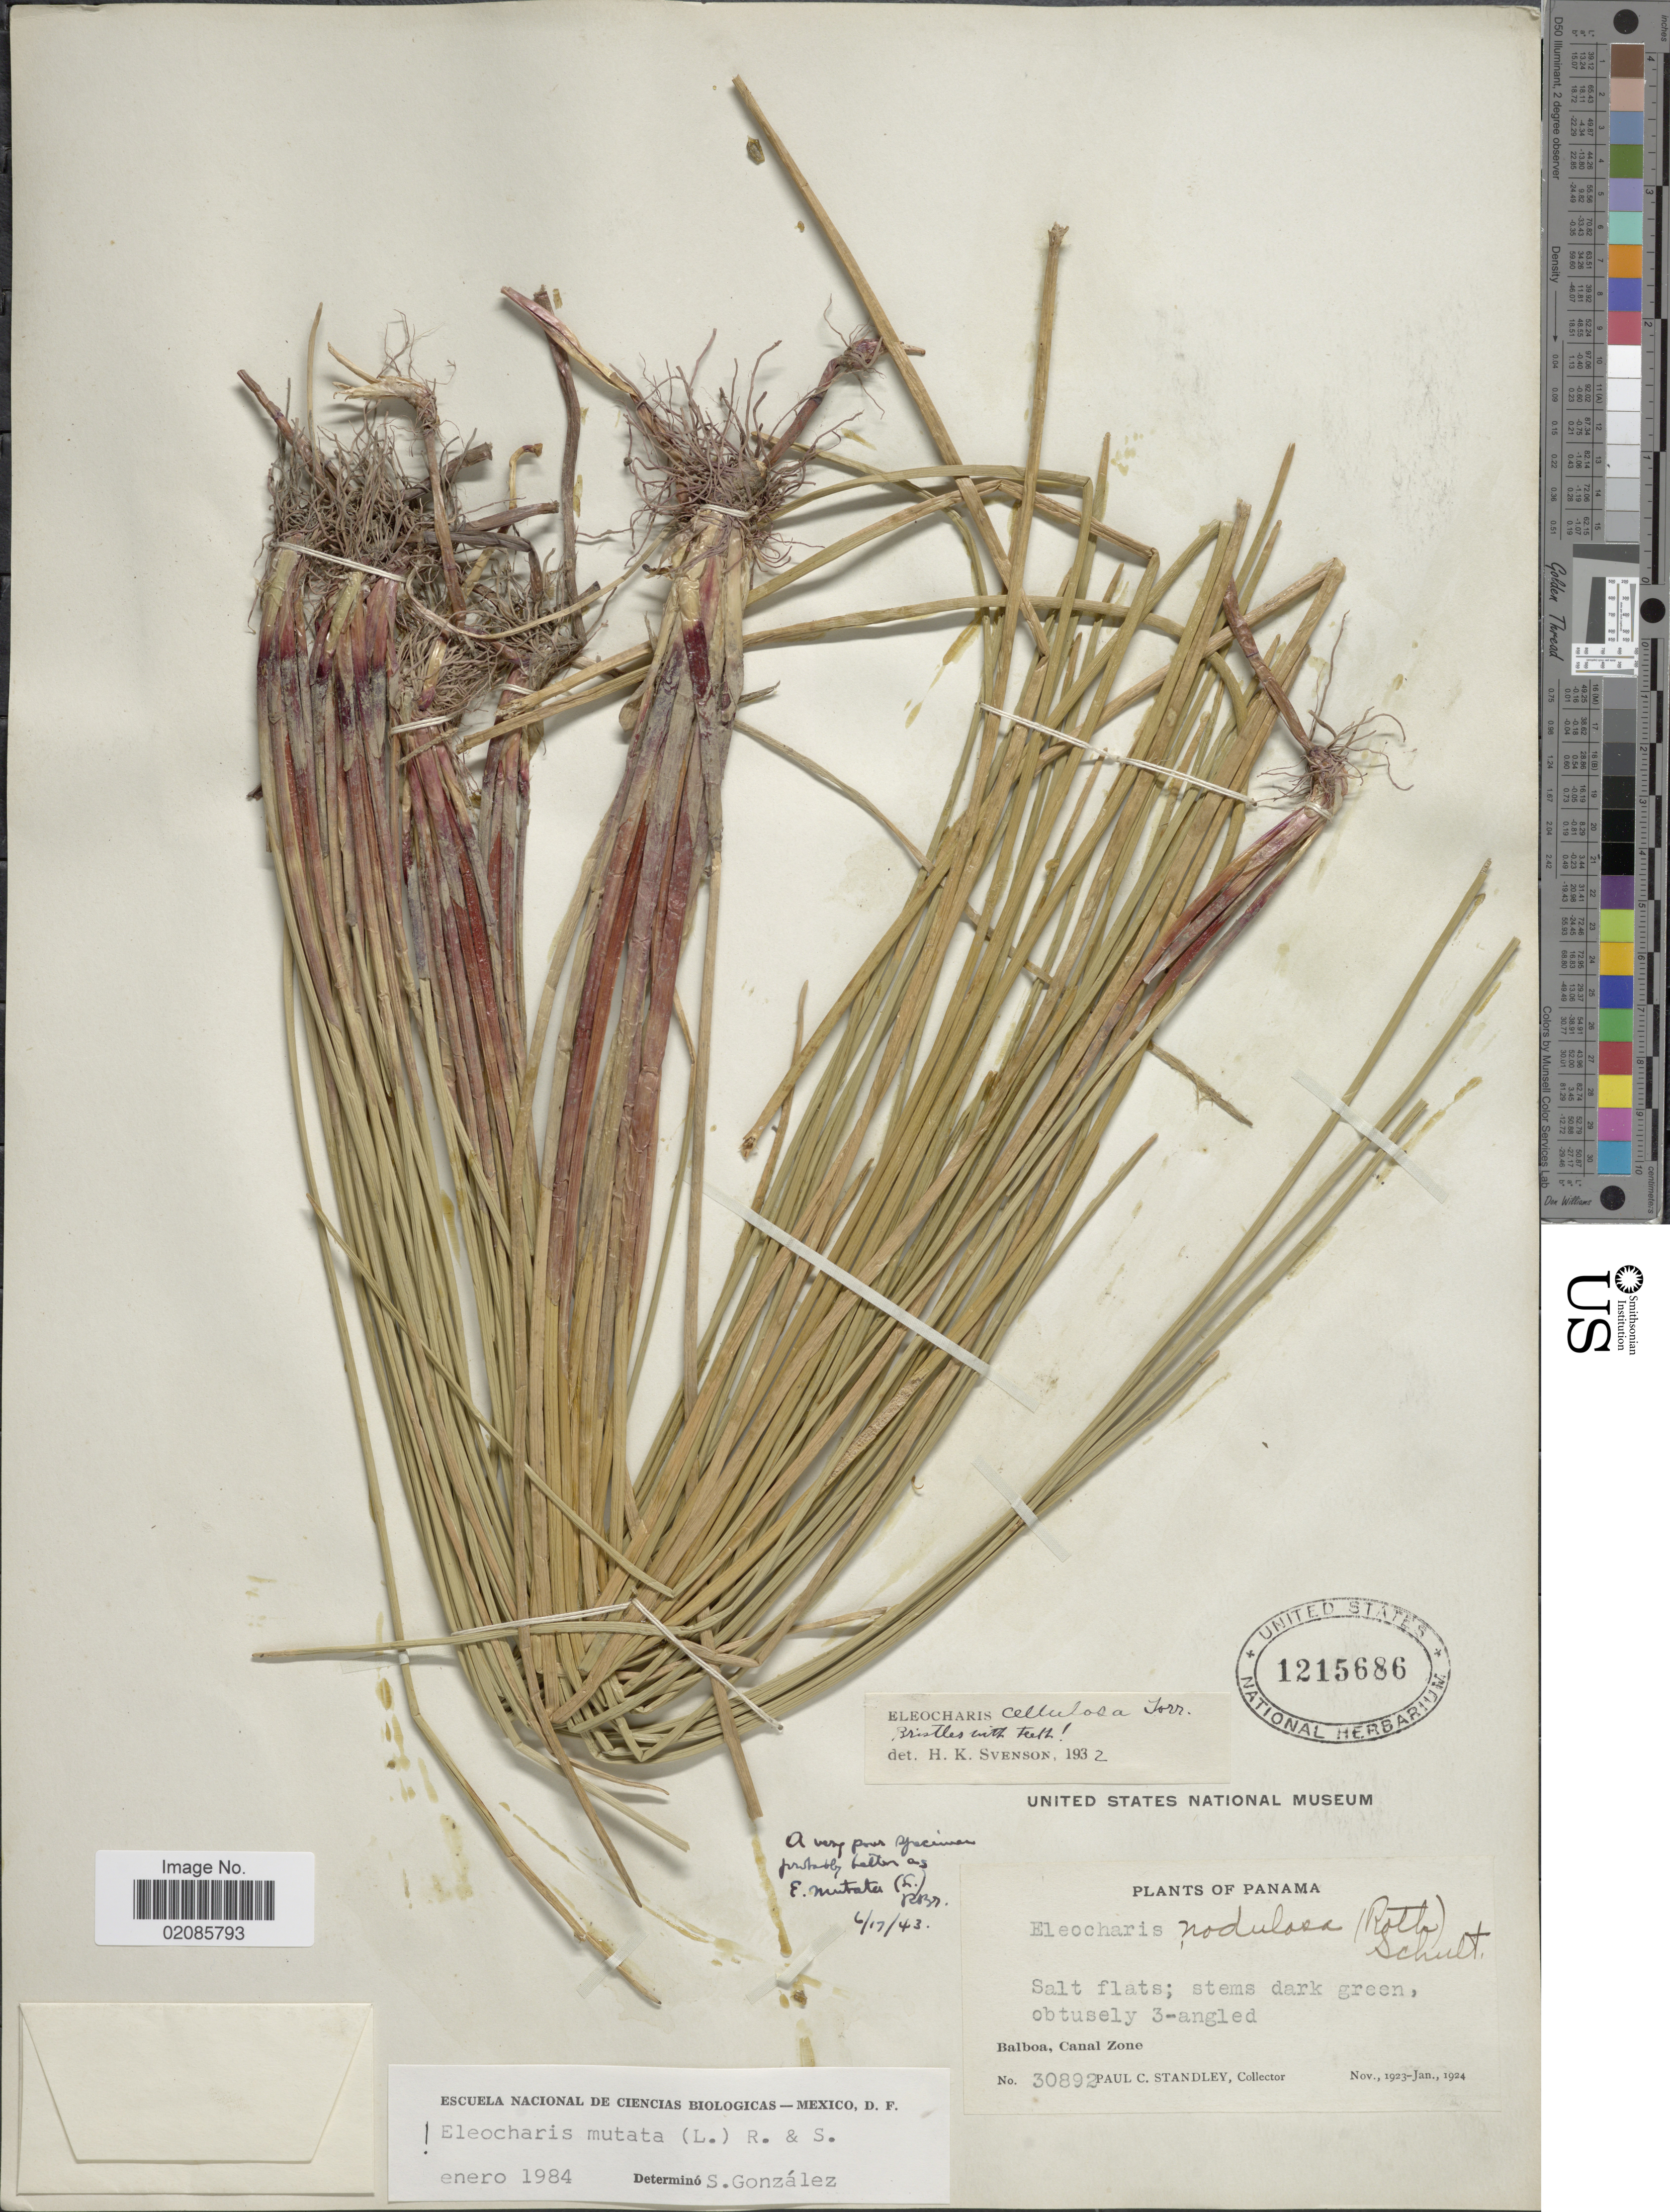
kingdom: Plantae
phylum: Tracheophyta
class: Liliopsida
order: Poales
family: Cyperaceae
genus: Eleocharis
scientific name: Eleocharis mutata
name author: (L.) Roem. & Schult.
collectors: P. C. Standley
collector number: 30892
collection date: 1923-11/1924-01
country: Panama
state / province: Colón / Panamá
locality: Balboa, Canal Zone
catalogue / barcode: US 1215686